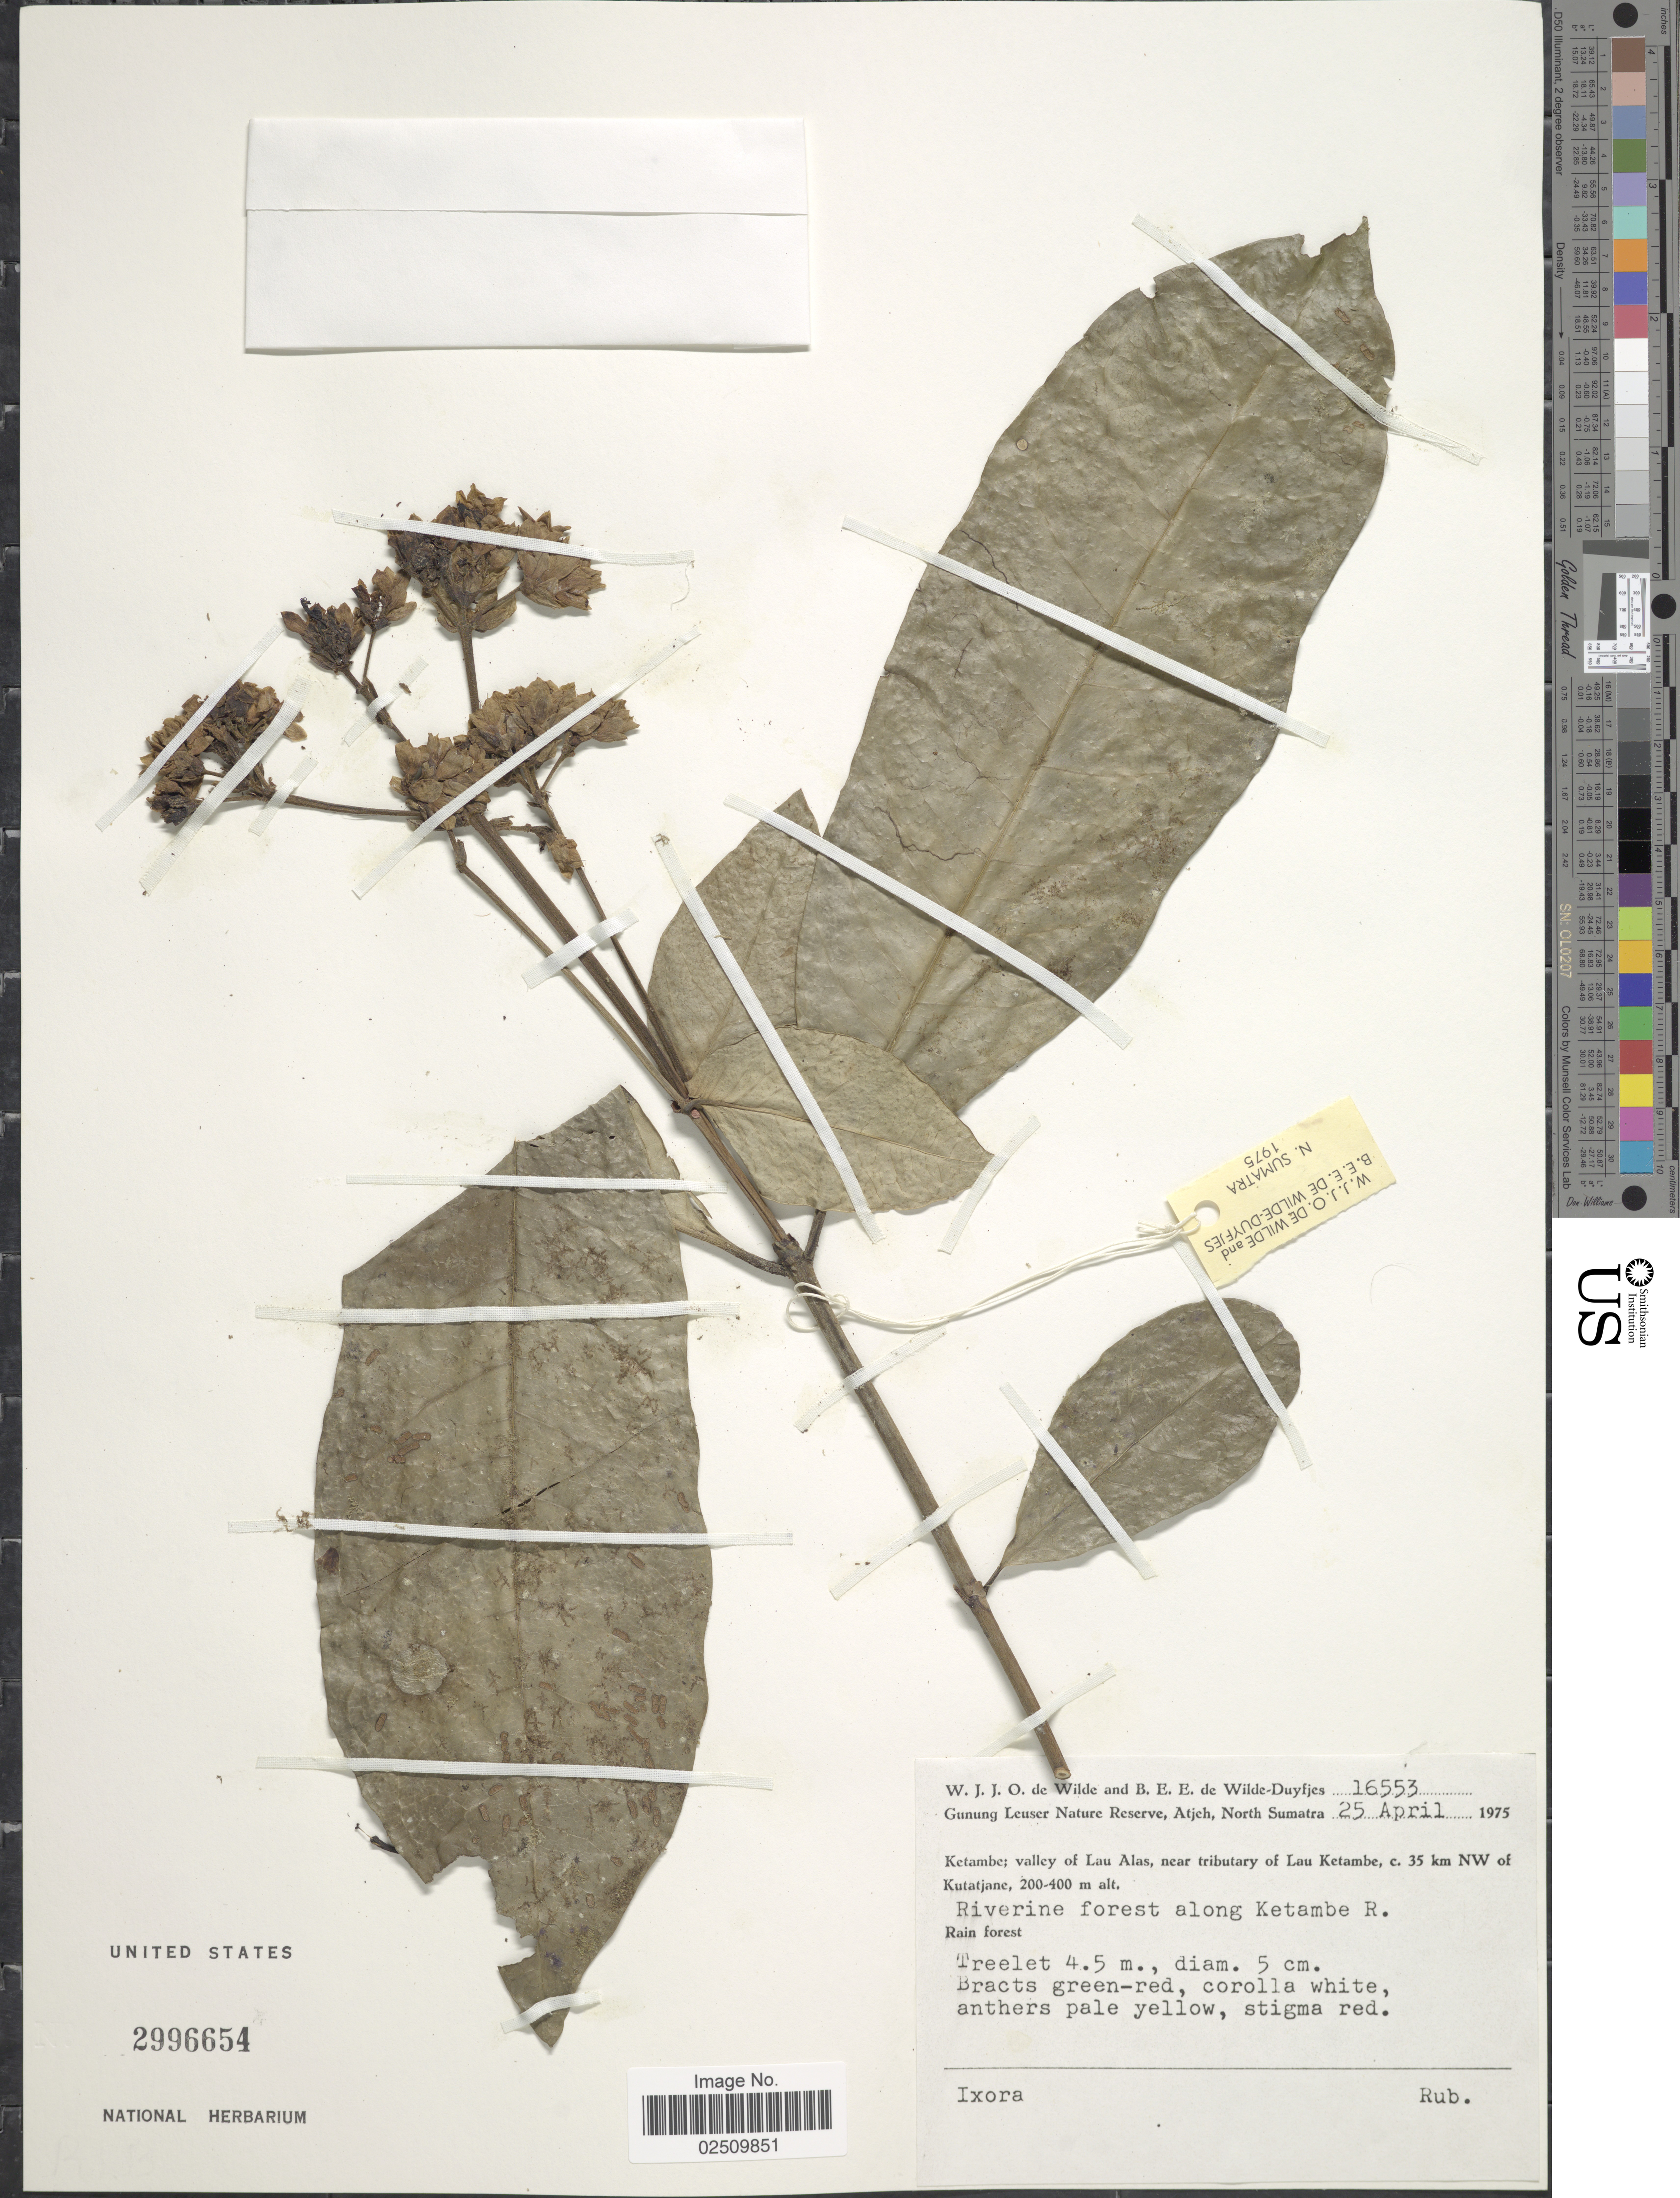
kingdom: Plantae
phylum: Tracheophyta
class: Magnoliopsida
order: Gentianales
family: Rubiaceae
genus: Ixora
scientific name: Ixora sp.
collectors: W. J. de Wilde & B. E. de Wilde-Duyfjes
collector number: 16553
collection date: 1975-04-25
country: Indonesia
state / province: Sumatra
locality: Gunung Leuser Nature Reserves, Atjeh, North Sumatra. Ketambe; valley of Lau Alas, near tributary of Lau Ketambe, c. 35 km NW of Kutatjane. Riverine forest along Ketambe R.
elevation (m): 200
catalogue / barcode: US 2996654